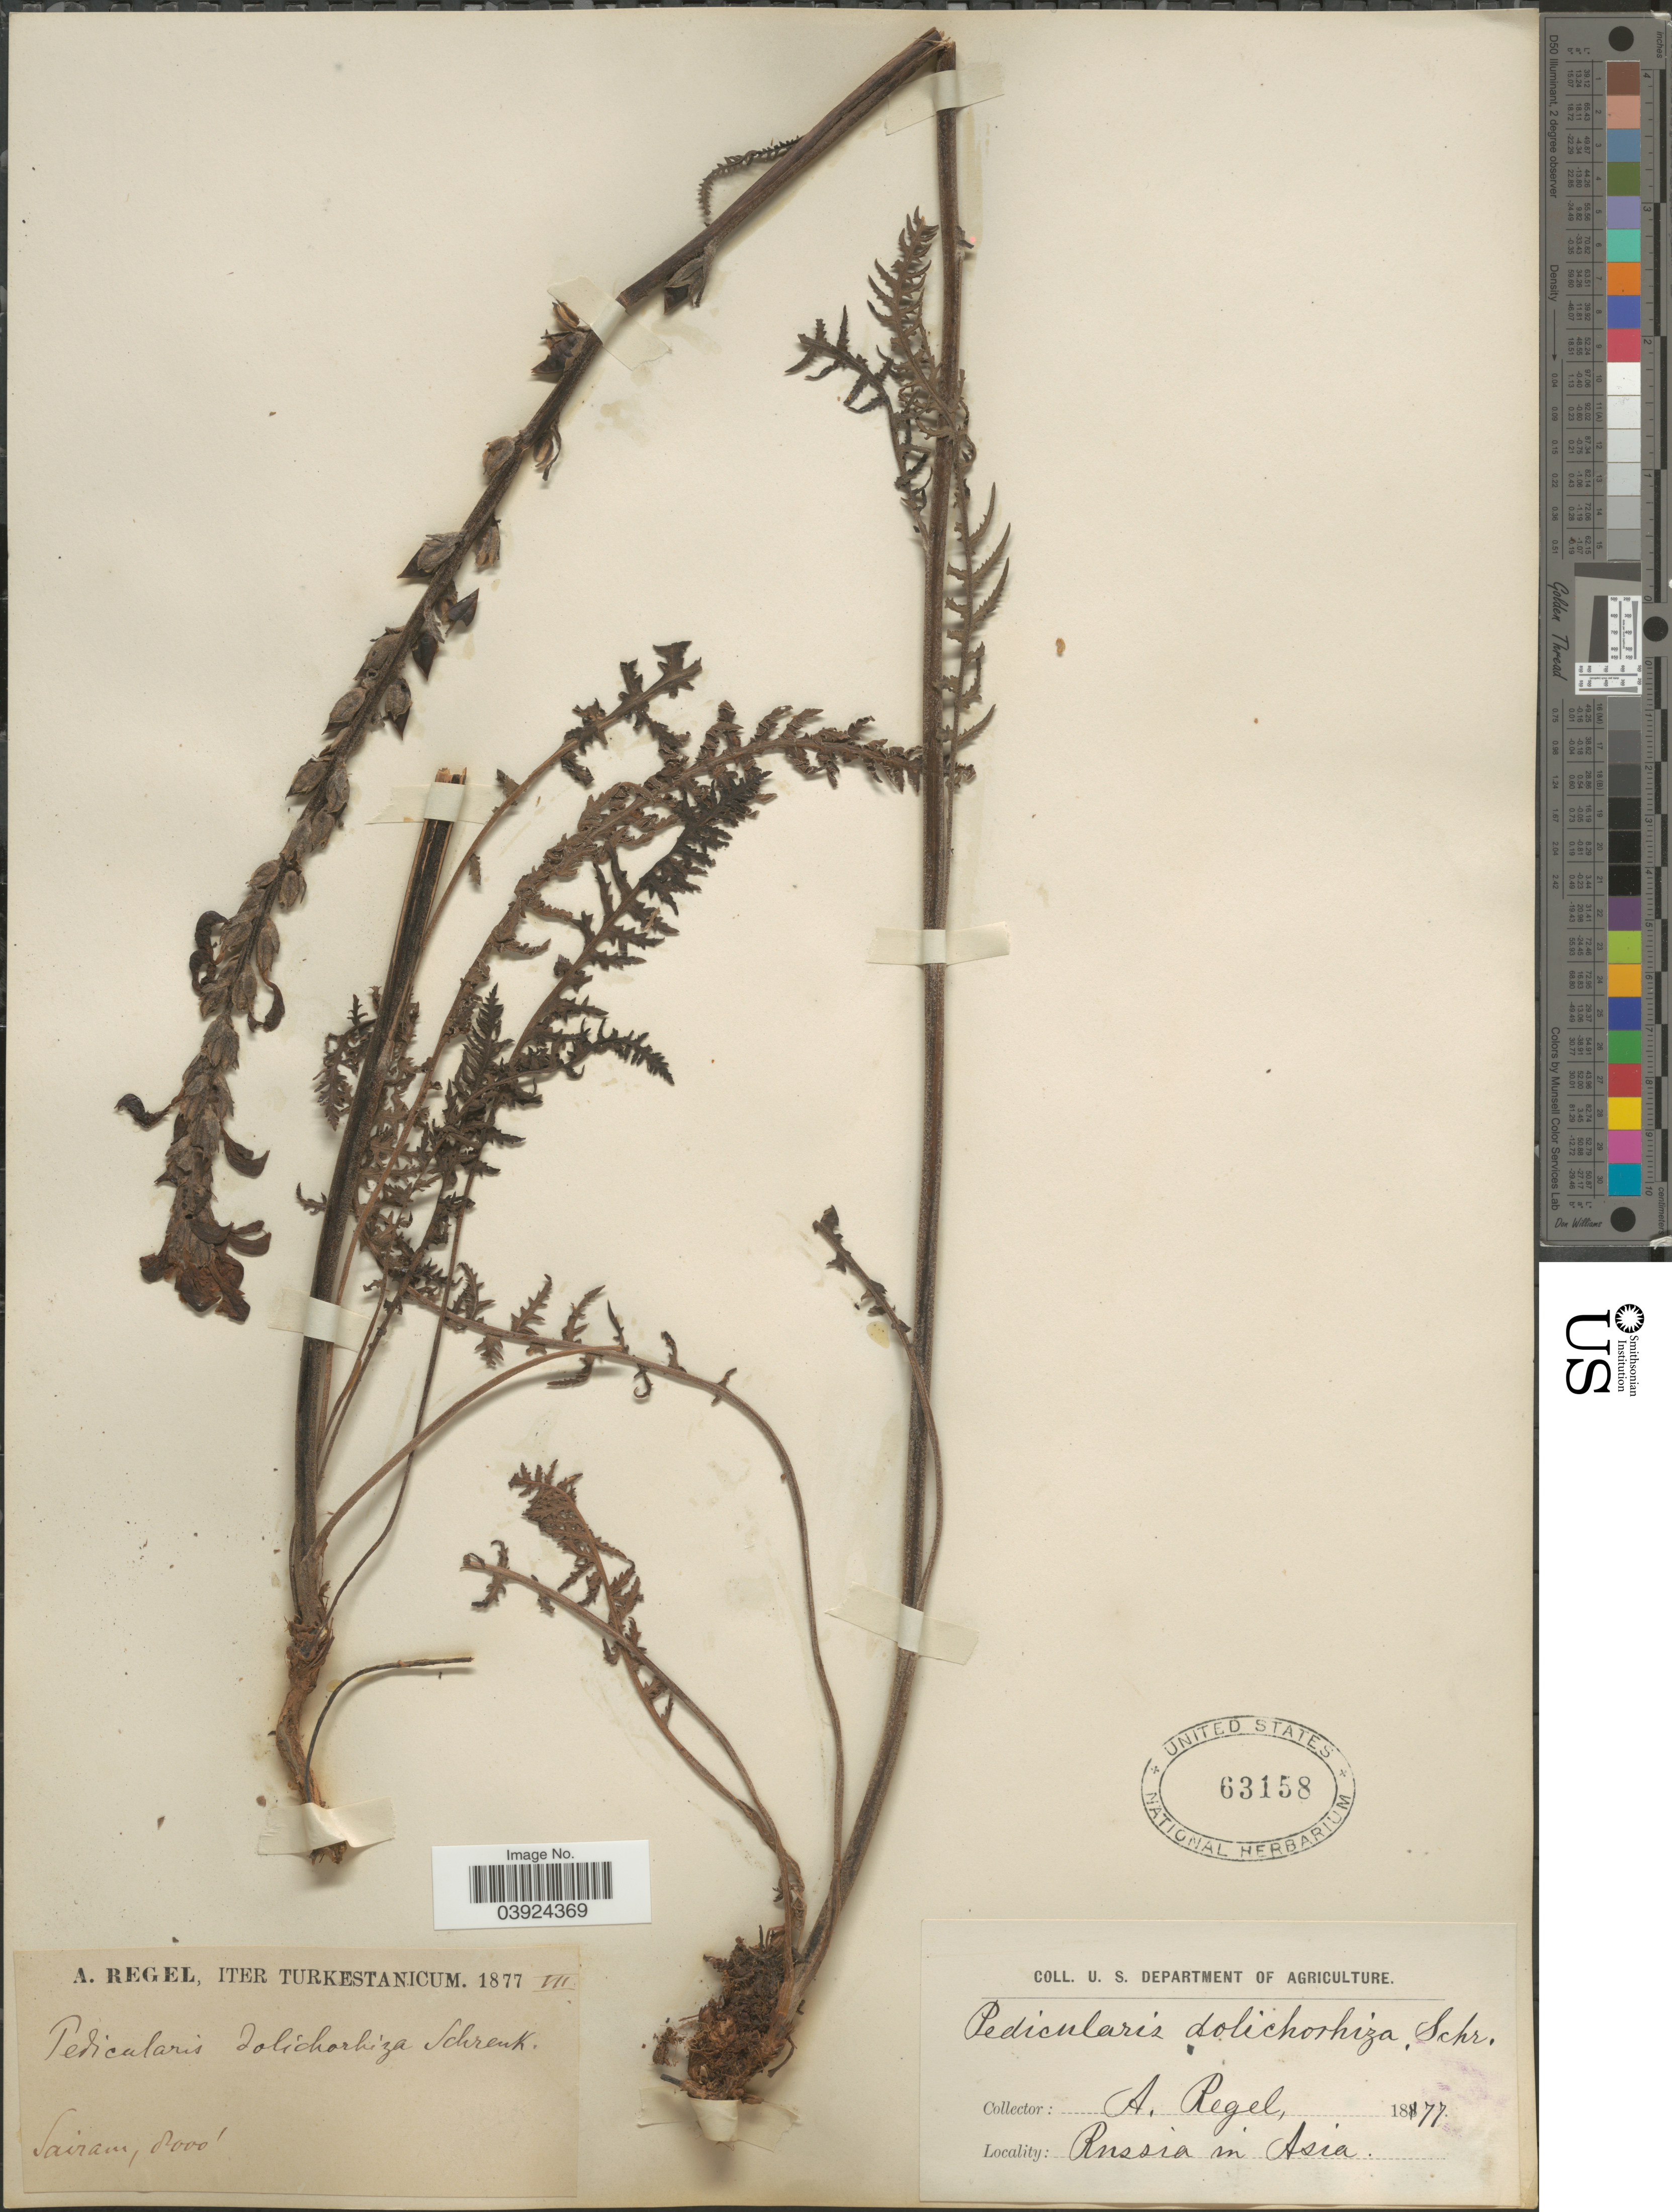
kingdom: Plantae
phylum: Tracheophyta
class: Magnoliopsida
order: Lamiales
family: Orobanchaceae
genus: Pedicularis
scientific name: Pedicularis dolichorrhiza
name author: Schrenk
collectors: A. Regel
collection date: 1877-07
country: Kazakhstan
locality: Turkestanicum. Sairam. Russia in Asia.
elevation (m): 2438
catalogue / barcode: US 63158